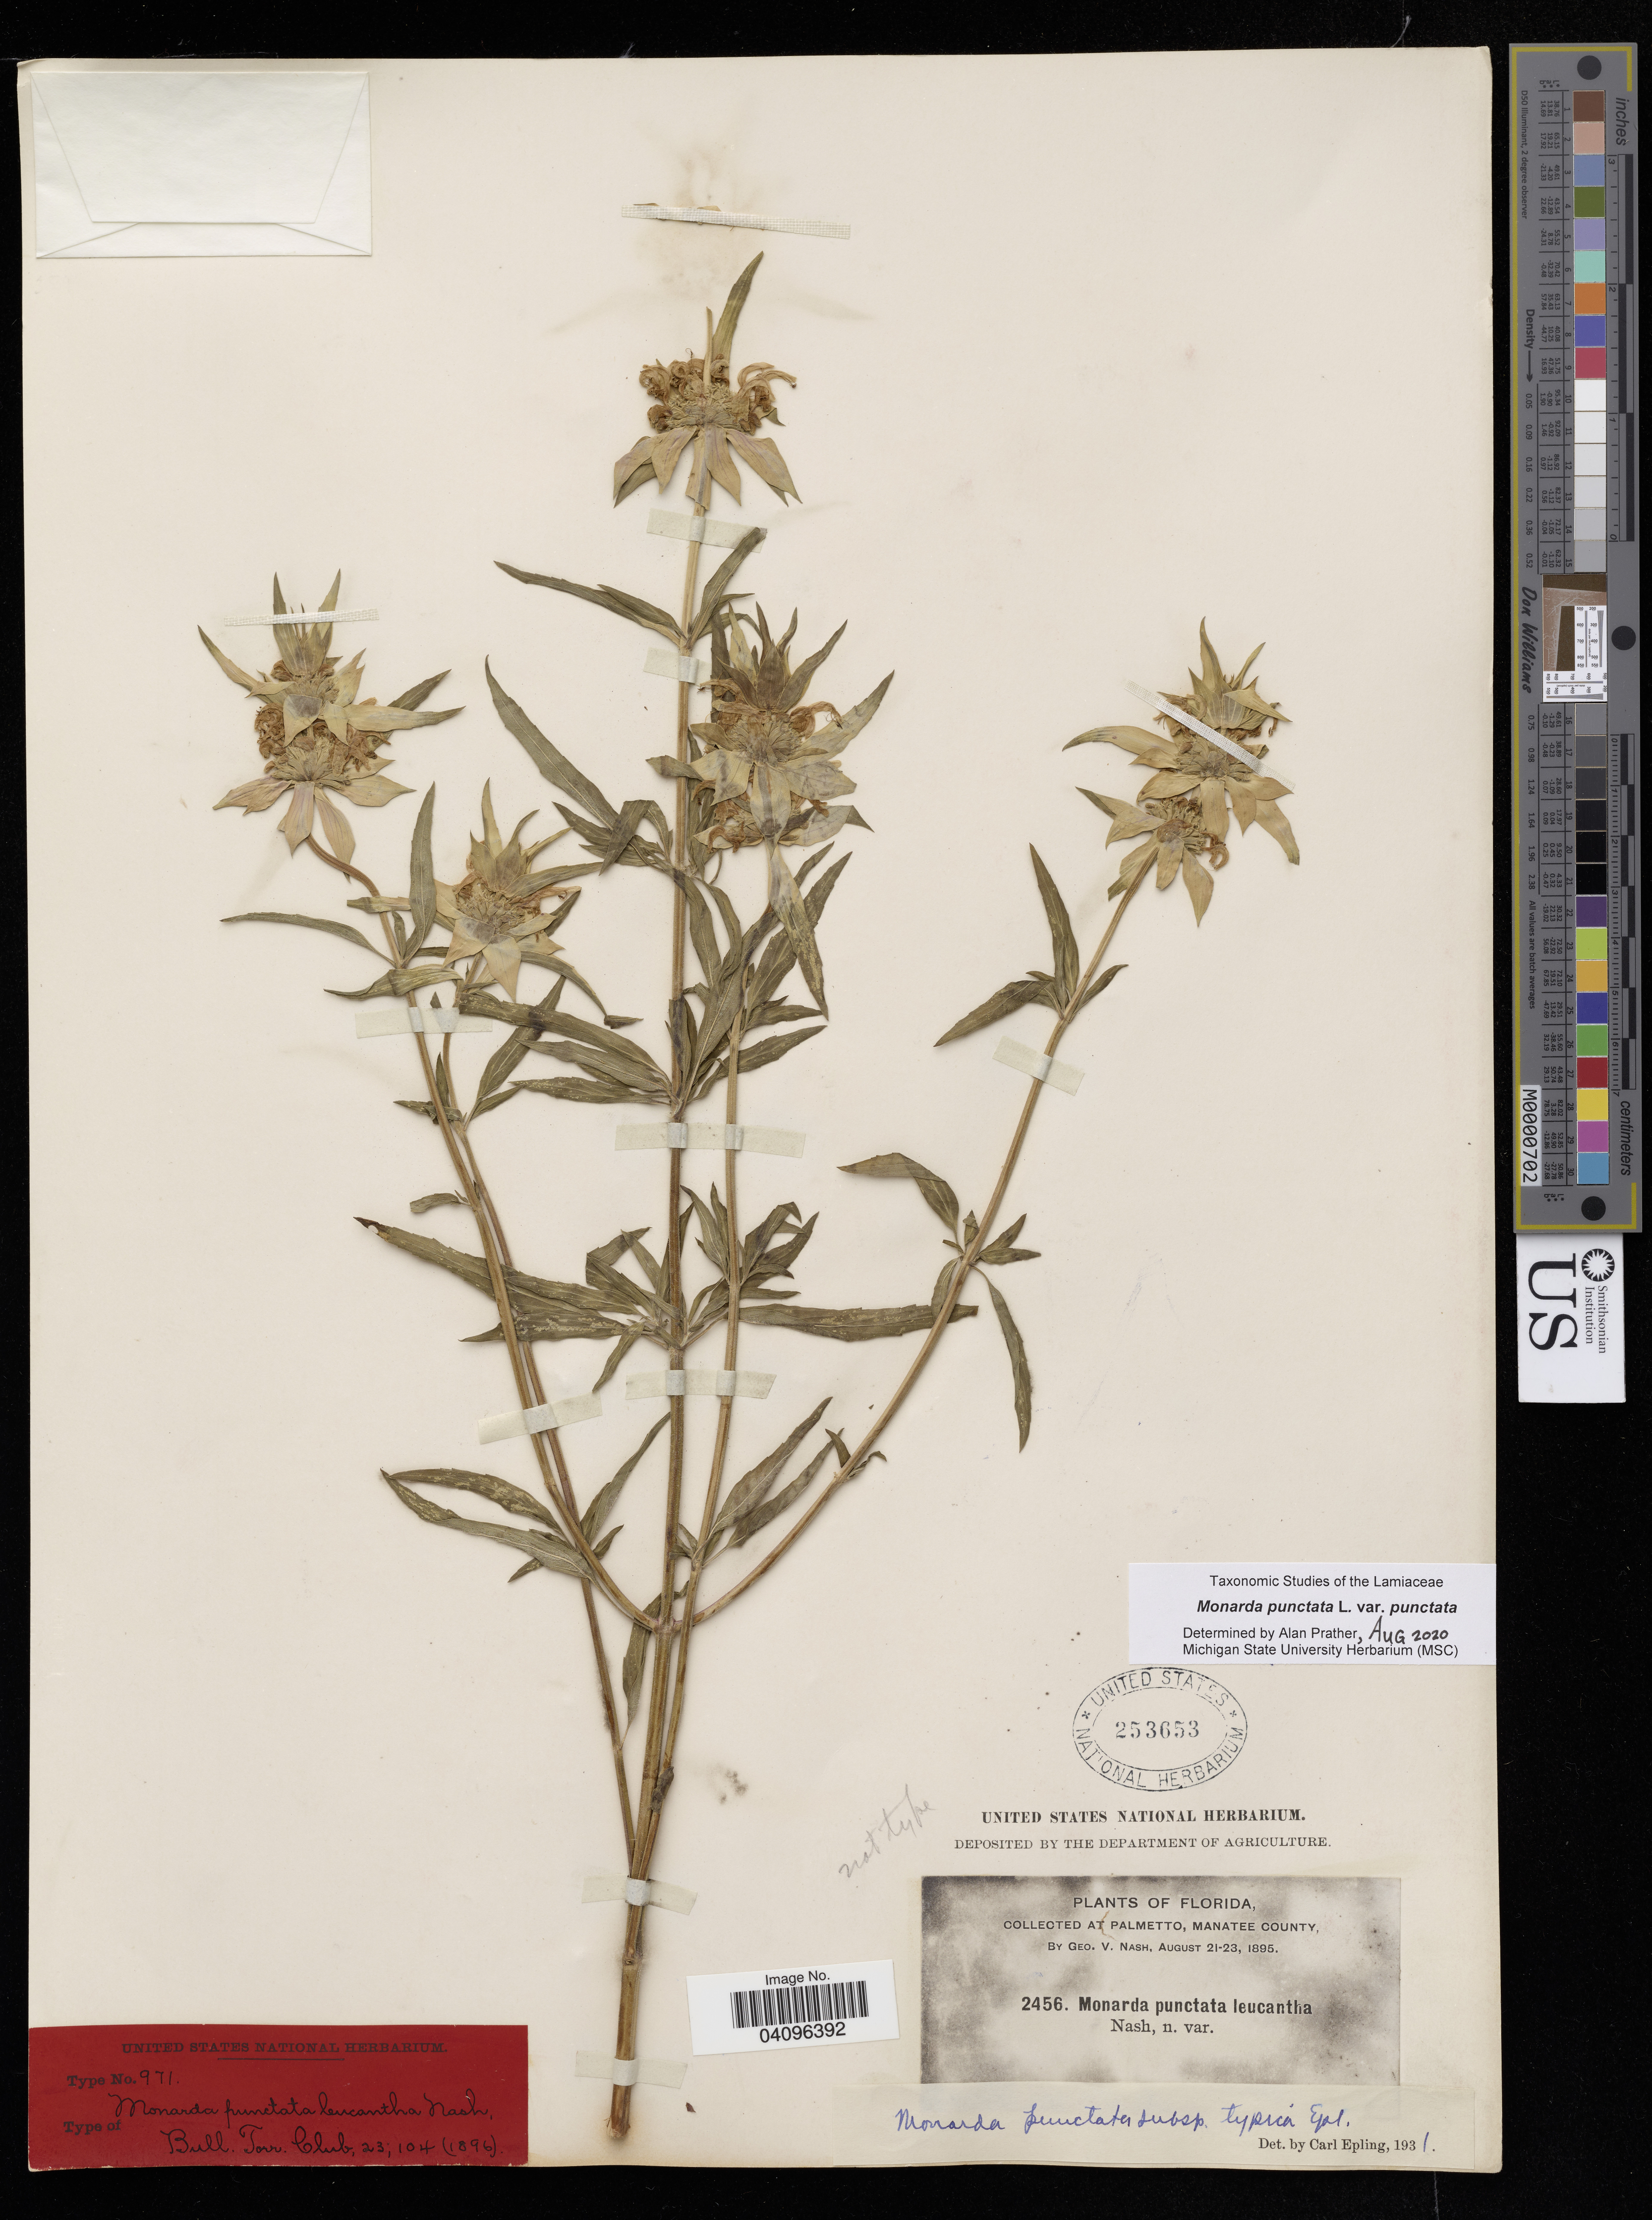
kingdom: Plantae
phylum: Tracheophyta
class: Magnoliopsida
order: Lamiales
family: Lamiaceae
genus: Monarda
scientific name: Monarda punctata var. punctata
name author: L.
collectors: G. V. Nash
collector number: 2456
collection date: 1895-08-21/1895-08-23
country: United States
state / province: Florida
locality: Palmetto, Manatee County.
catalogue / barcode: US 253653